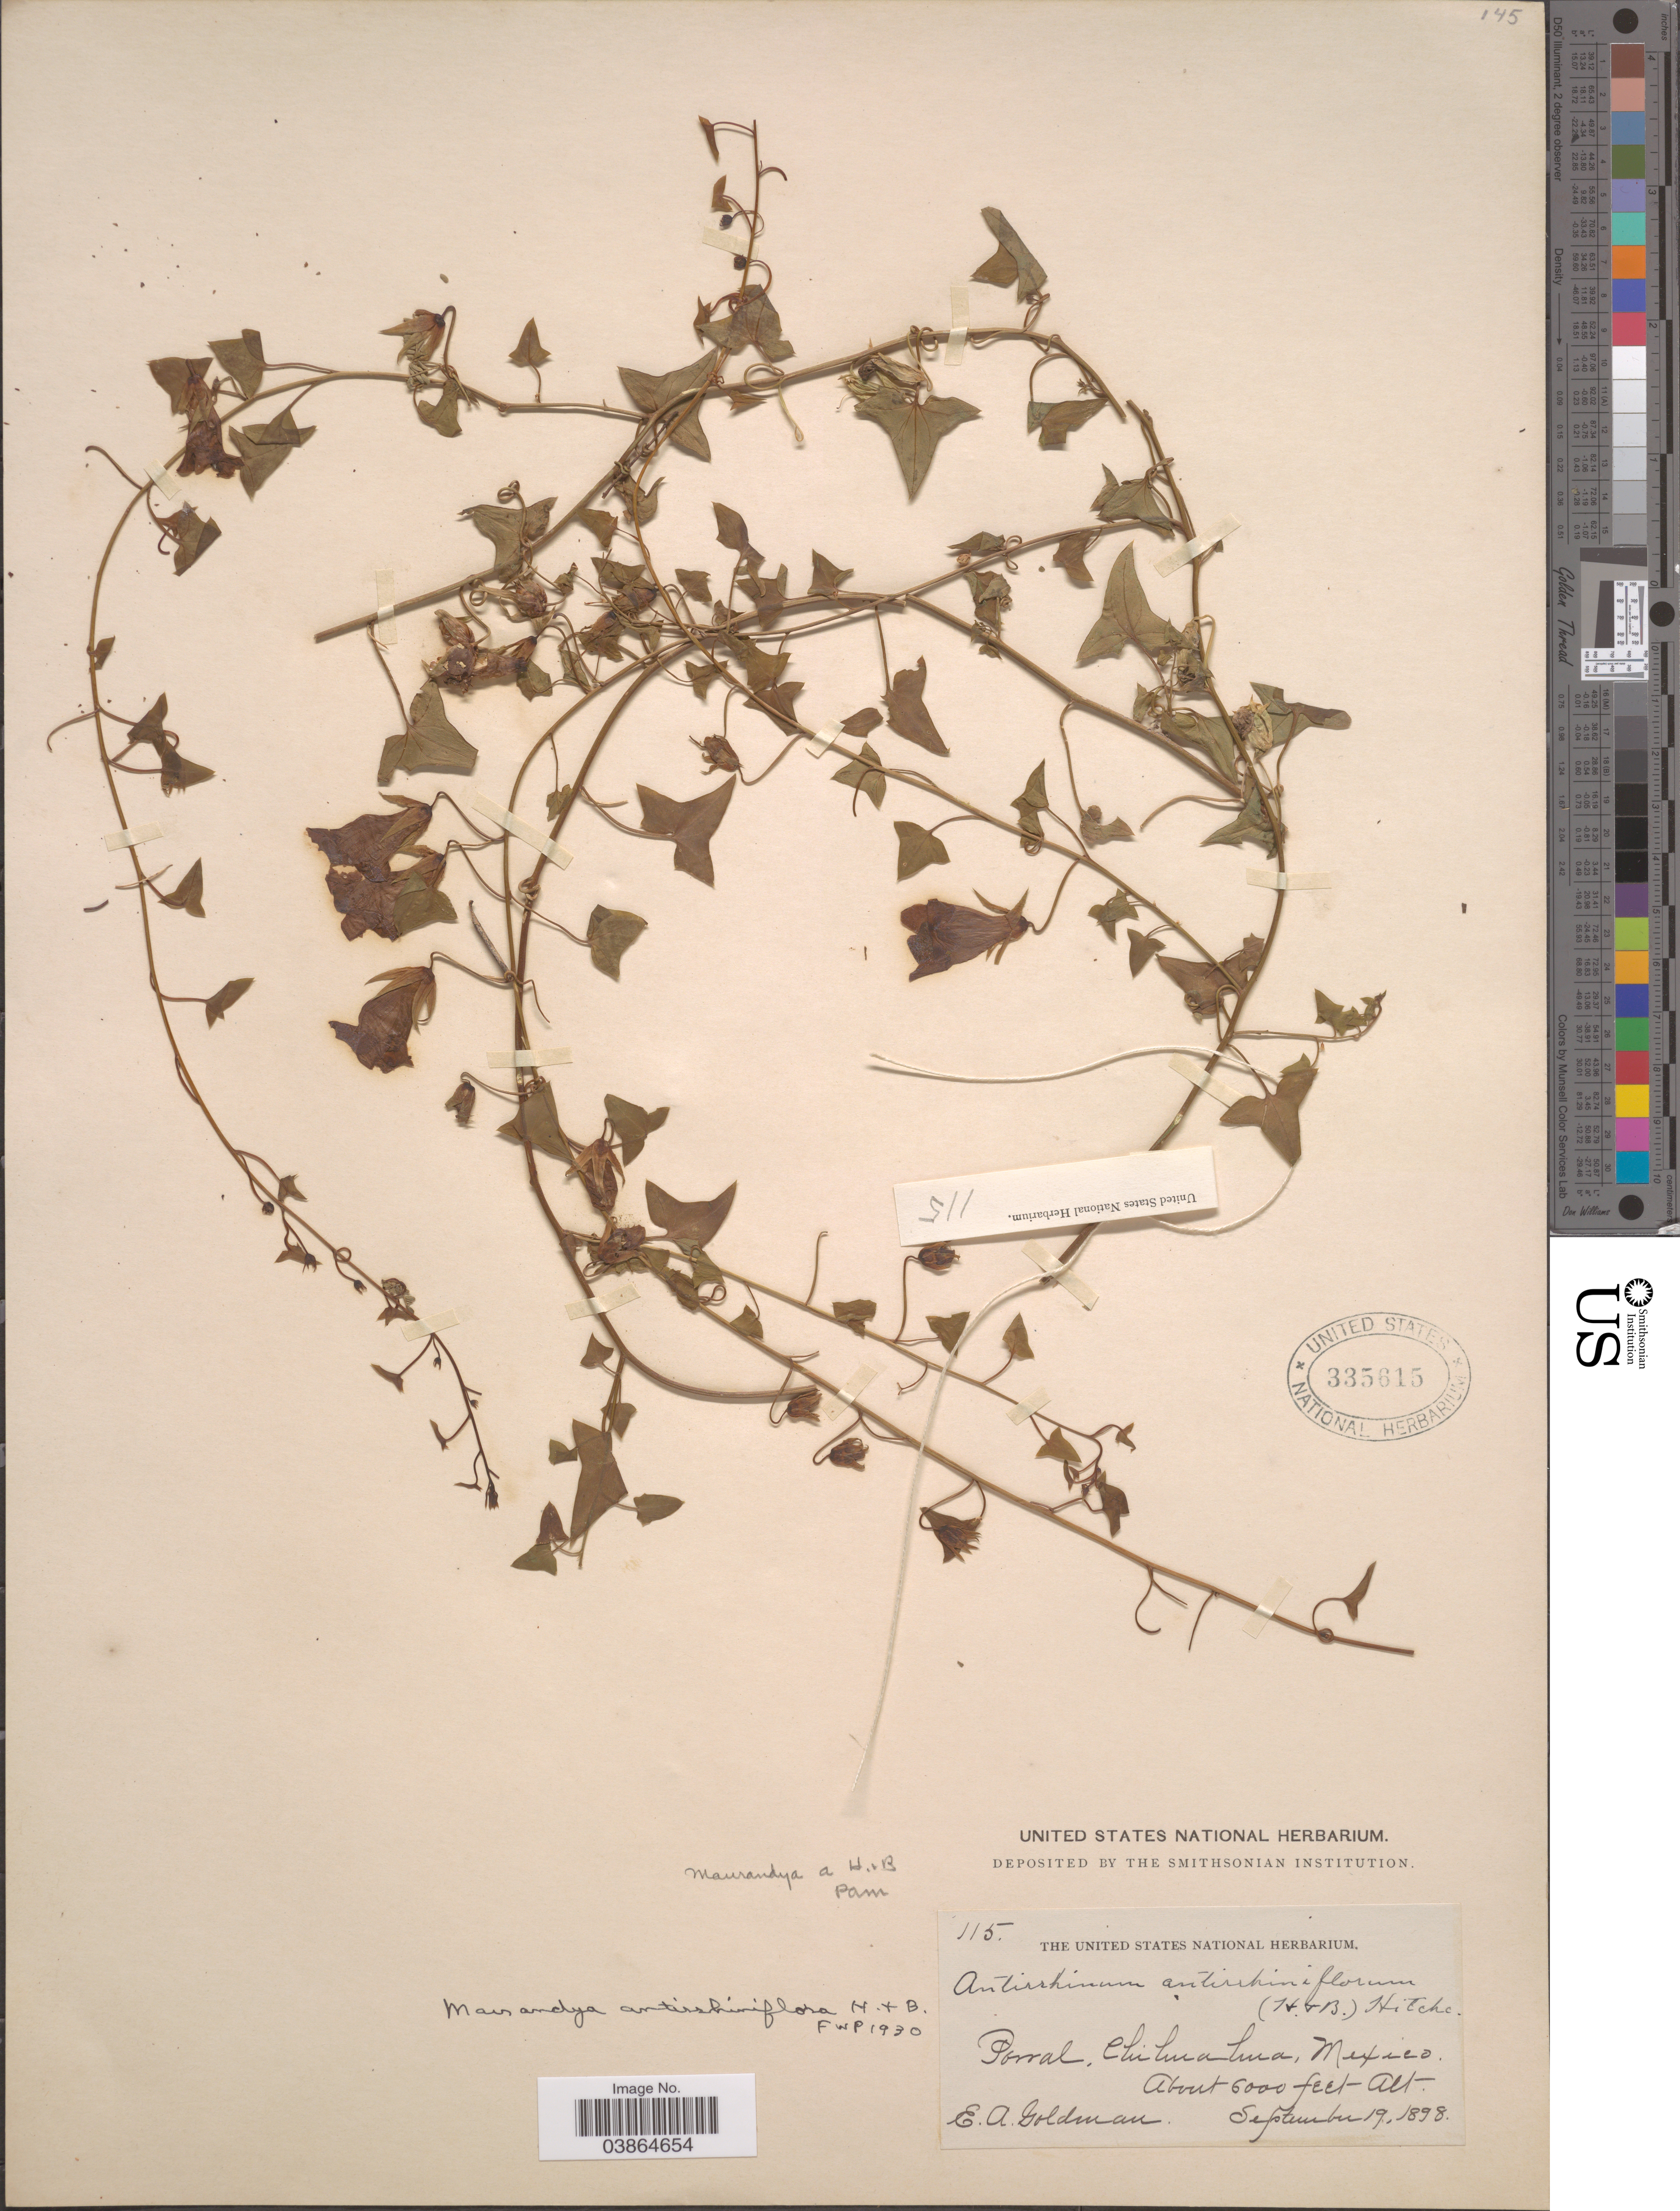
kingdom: Plantae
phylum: Tracheophyta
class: Magnoliopsida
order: Lamiales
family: Plantaginaceae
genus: Maurandya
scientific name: Maurandya antirrhiniflora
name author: Humb. & Bonpl. ex Willd.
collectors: E. A. Goldman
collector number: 115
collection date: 1898-09-19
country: Mexico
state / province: Chihuahua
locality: Porral, Chihuahua.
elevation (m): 1829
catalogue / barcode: US 335615